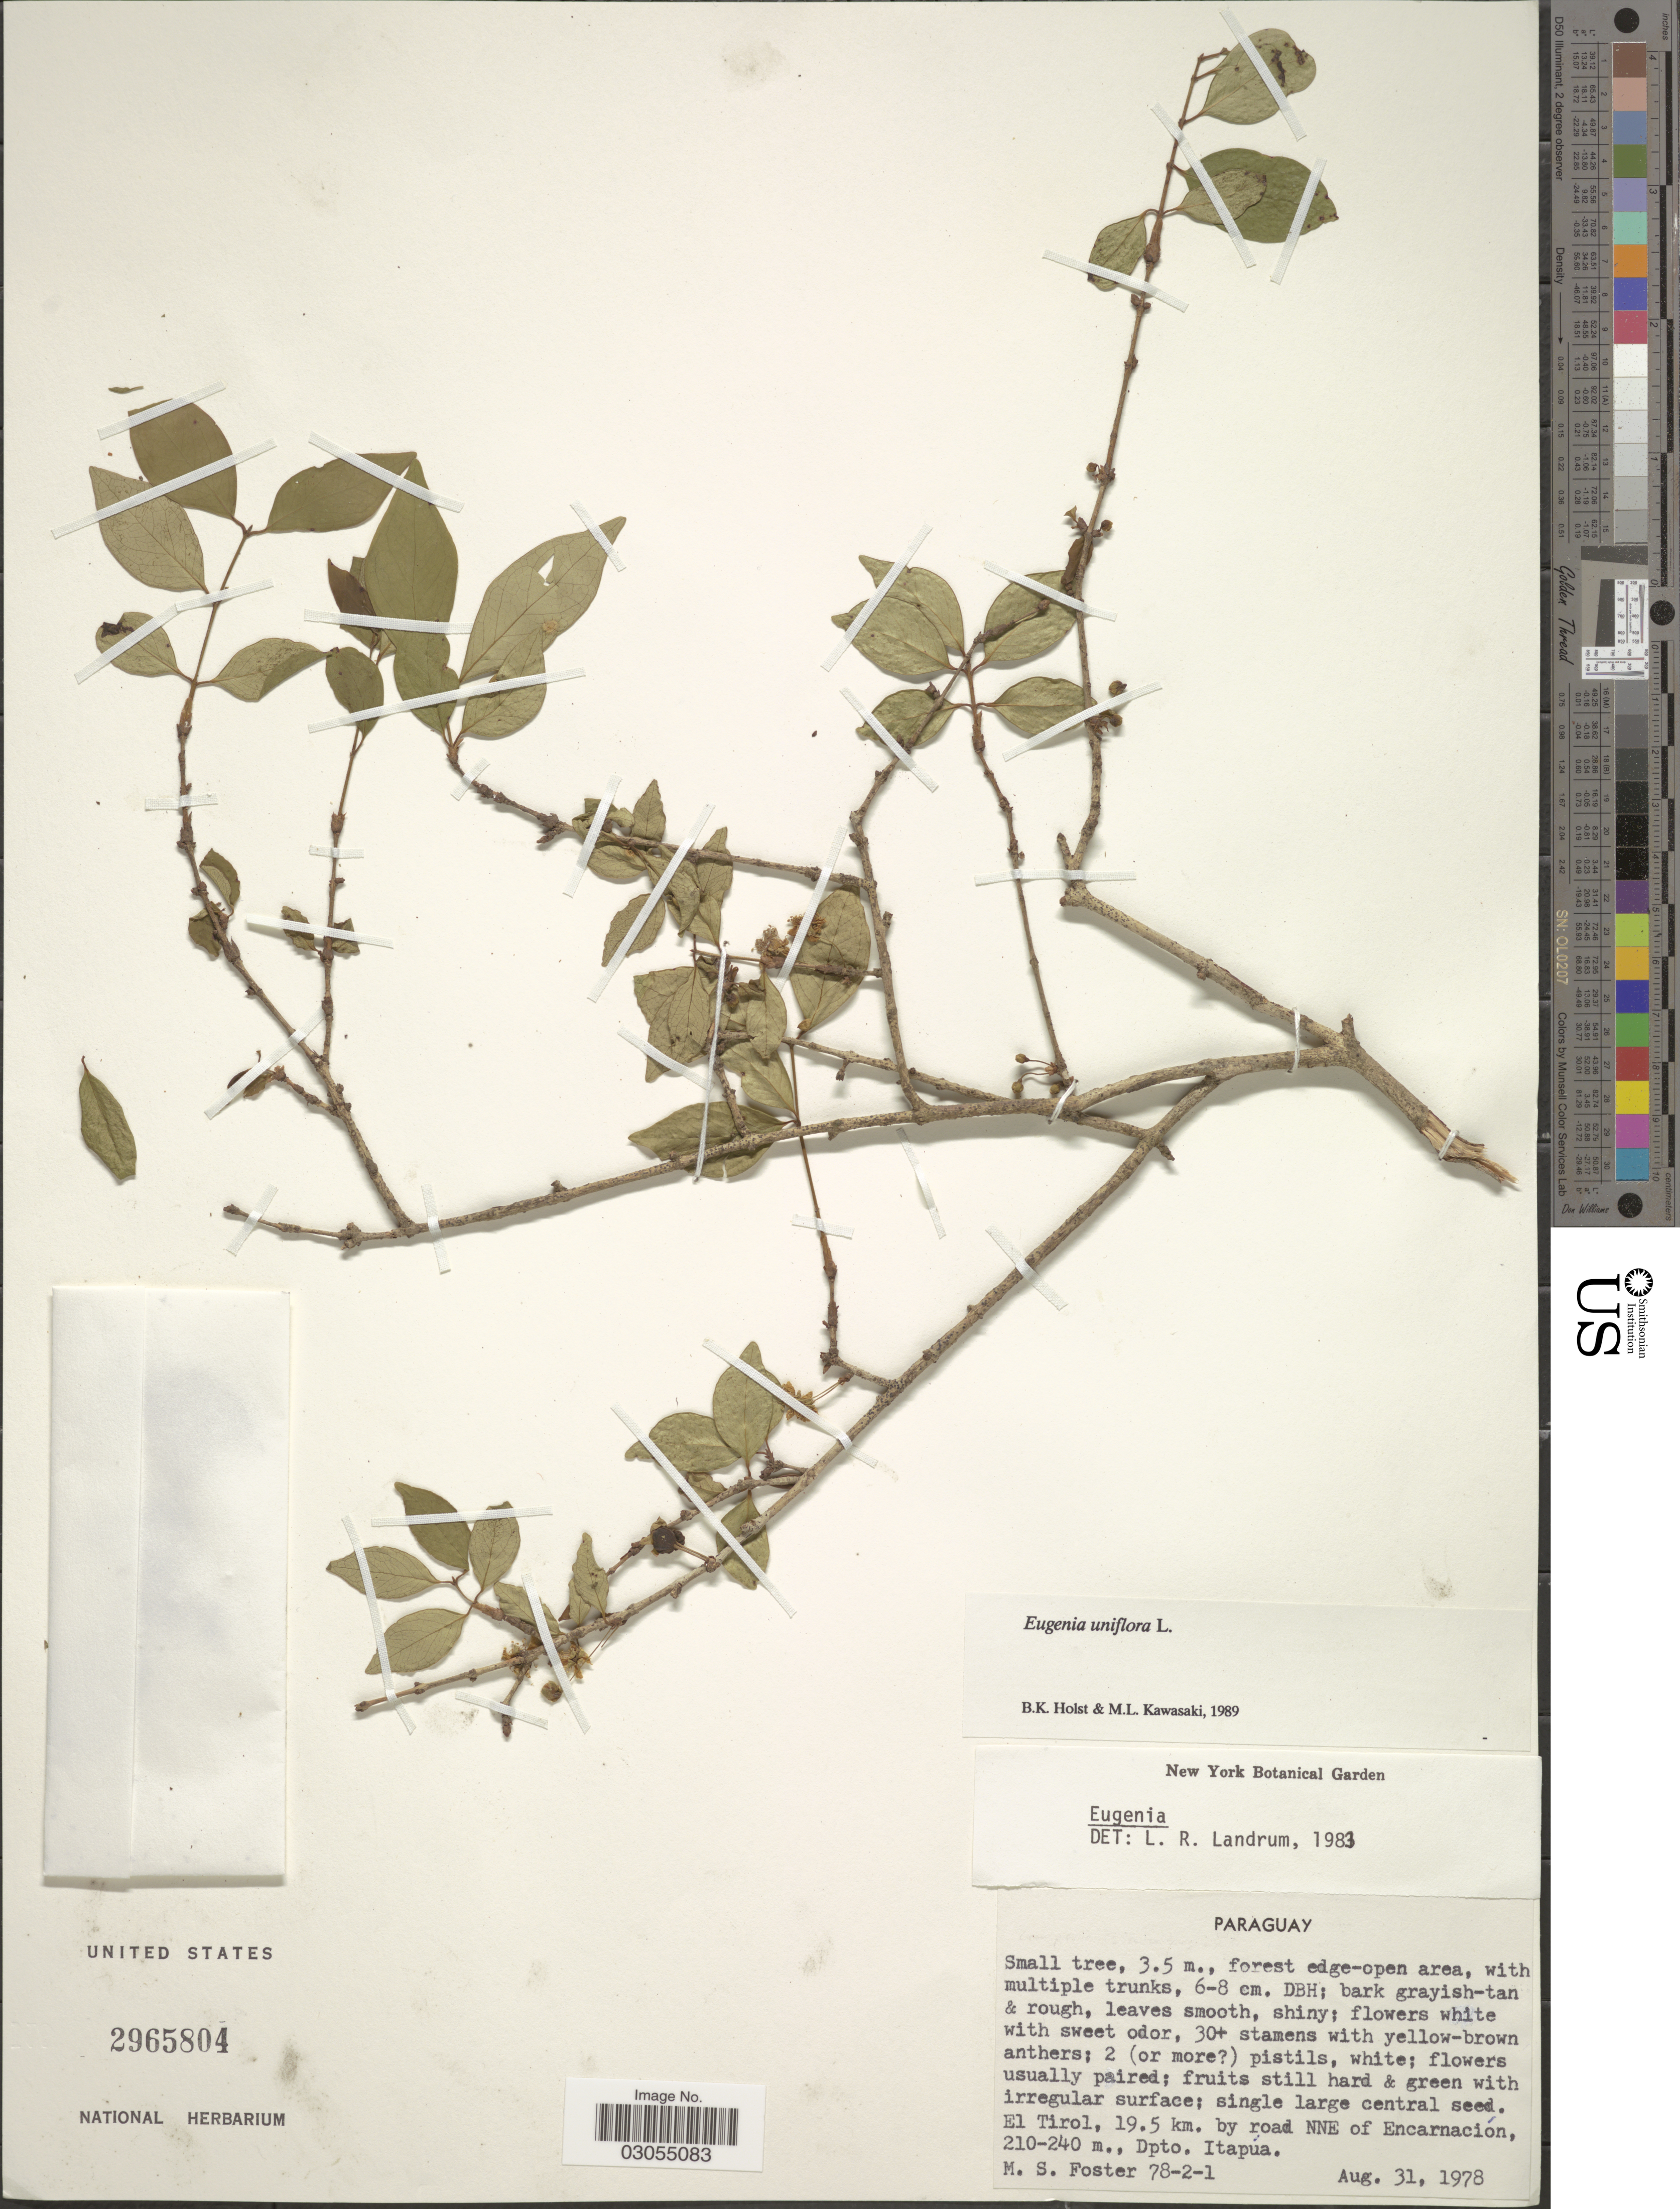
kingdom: Plantae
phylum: Tracheophyta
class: Magnoliopsida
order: Myrtales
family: Myrtaceae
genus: Eugenia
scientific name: Eugenia uniflora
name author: L.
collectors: M. Foster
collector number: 78-2-1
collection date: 1978-08-31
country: Paraguay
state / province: Itapua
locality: El Tirol, 19.5 km. by road NNE of Encarnación, Dpto. Itapúa.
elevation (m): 210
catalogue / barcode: US 2965804